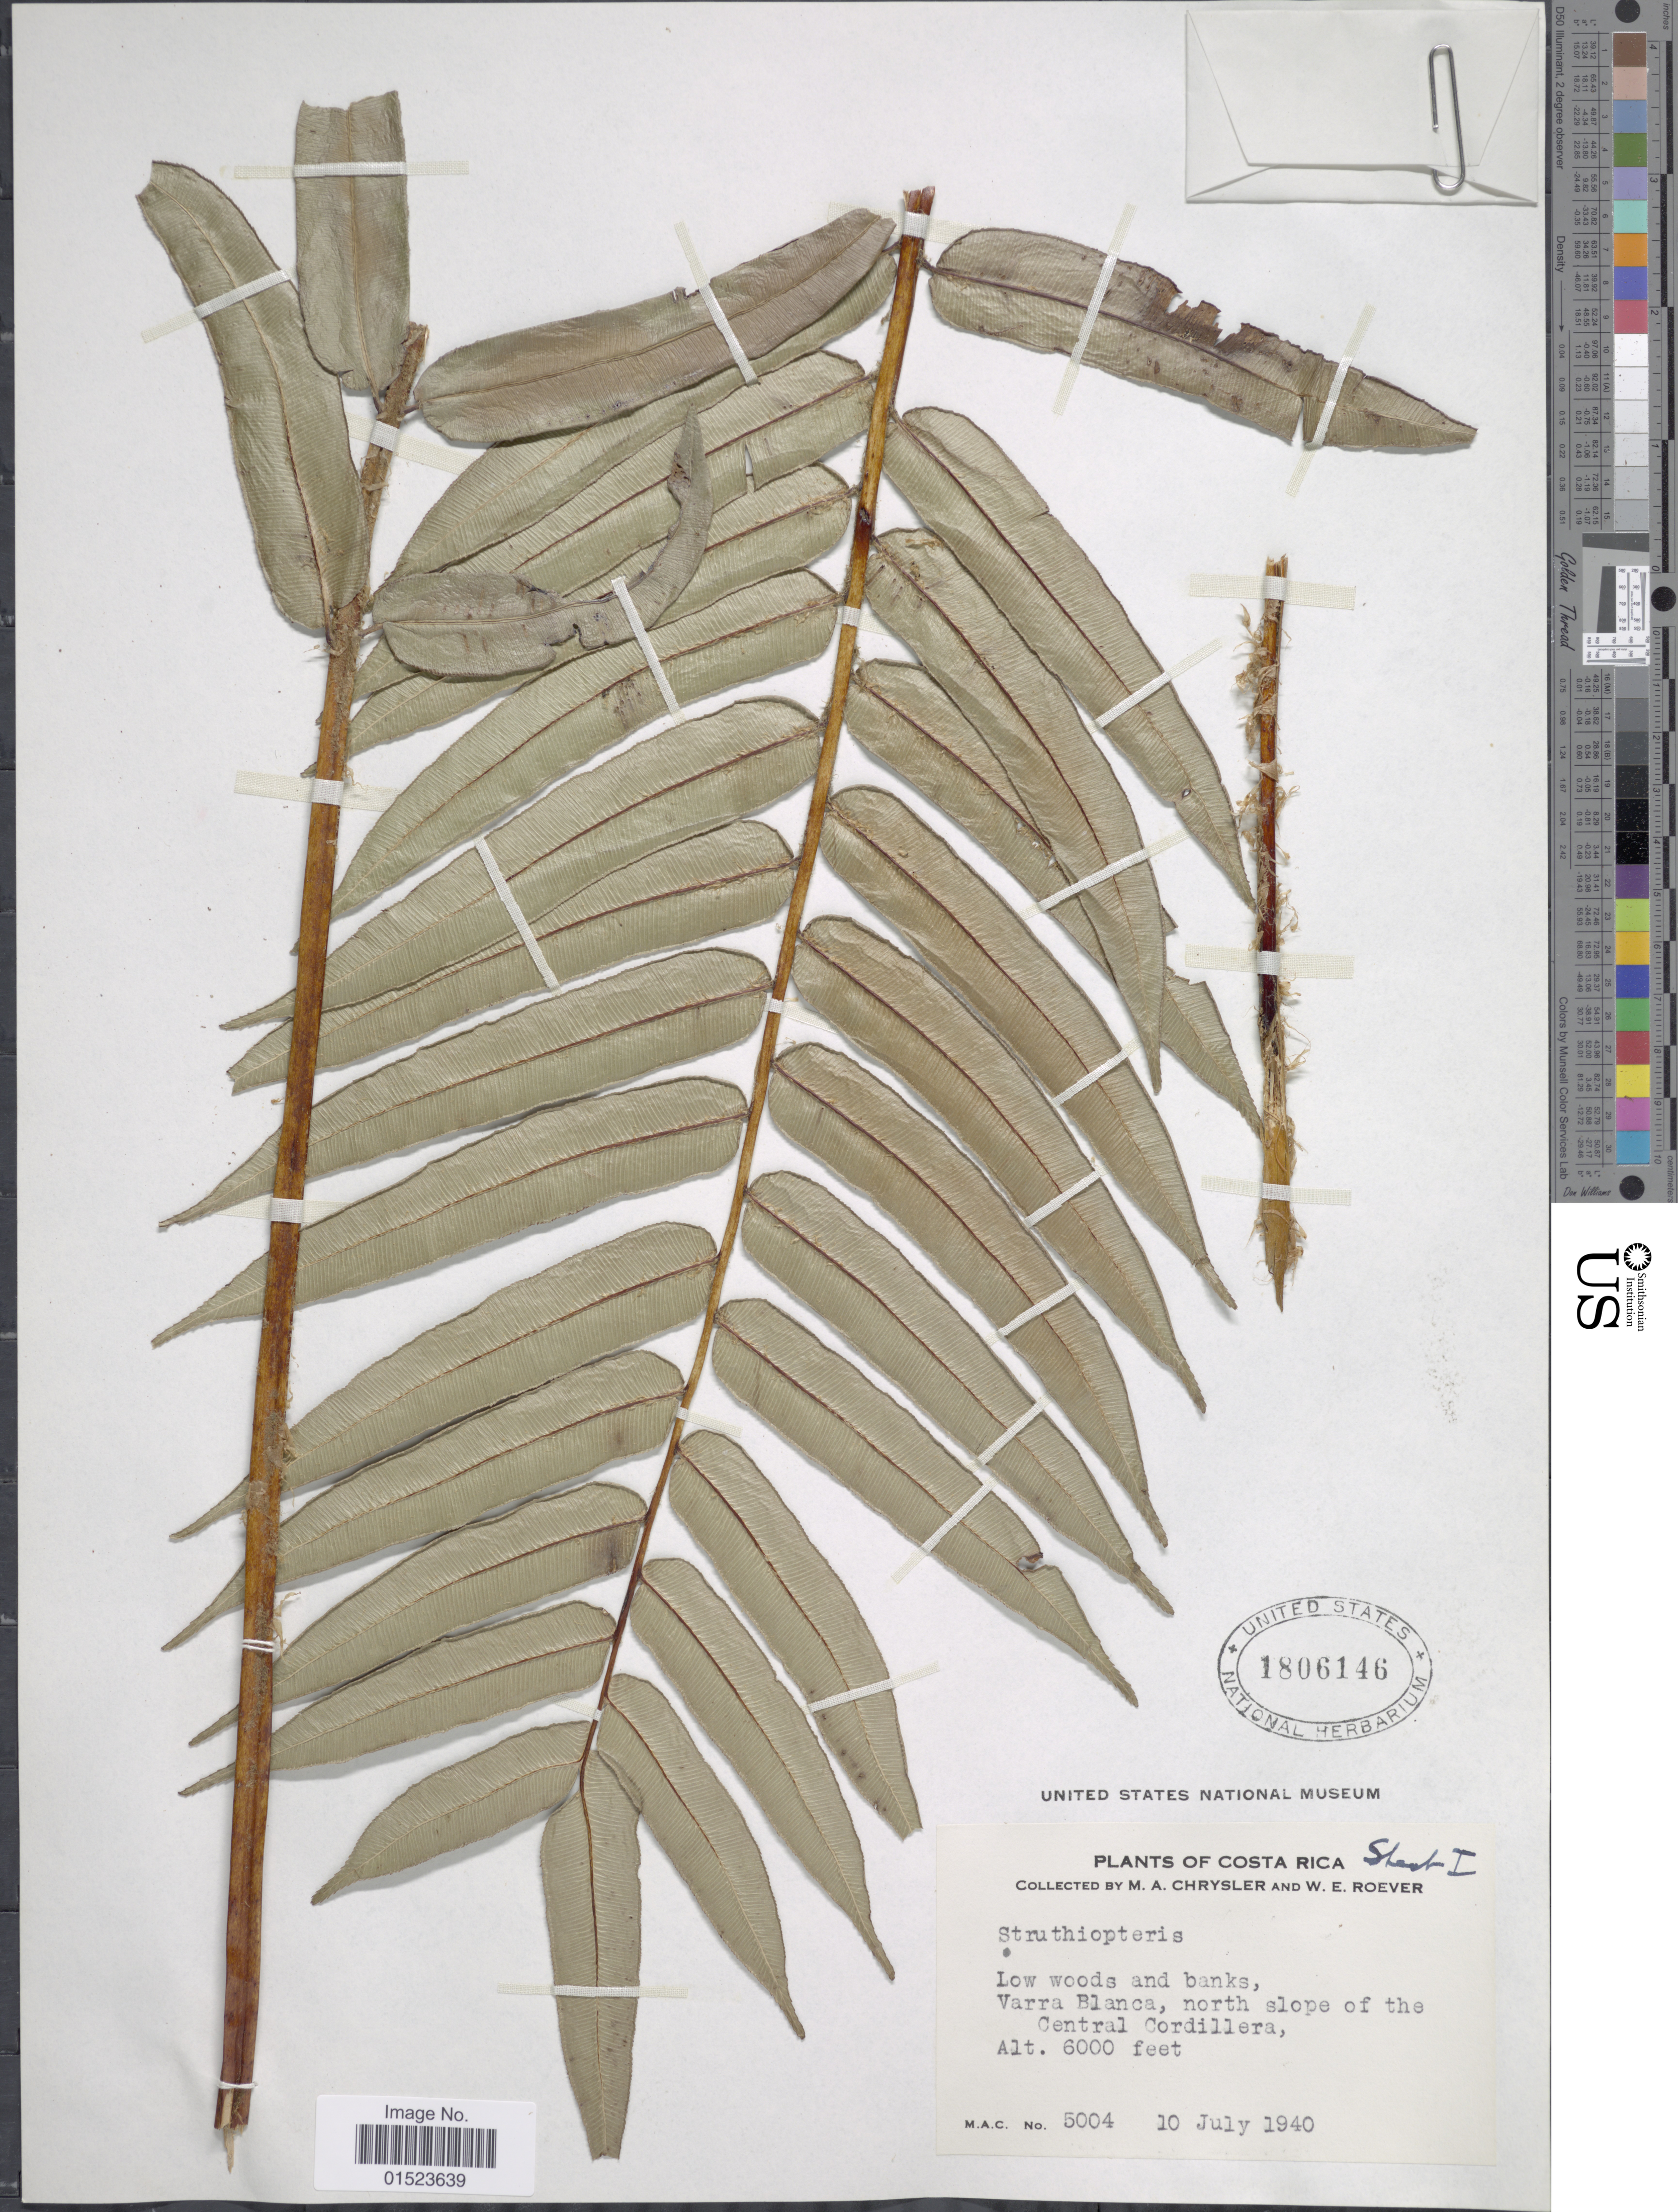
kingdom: Plantae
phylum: Tracheophyta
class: Polypodiopsida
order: Polypodiales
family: Blechnaceae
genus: Blechnum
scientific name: Blechnum christii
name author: C. Chr.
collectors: M. A. Chrysler & W. Roever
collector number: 5004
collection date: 1940-07-10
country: Costa Rica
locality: Varra Blanca, north slope of the Central Cordillera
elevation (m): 1829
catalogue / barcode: US 1806146